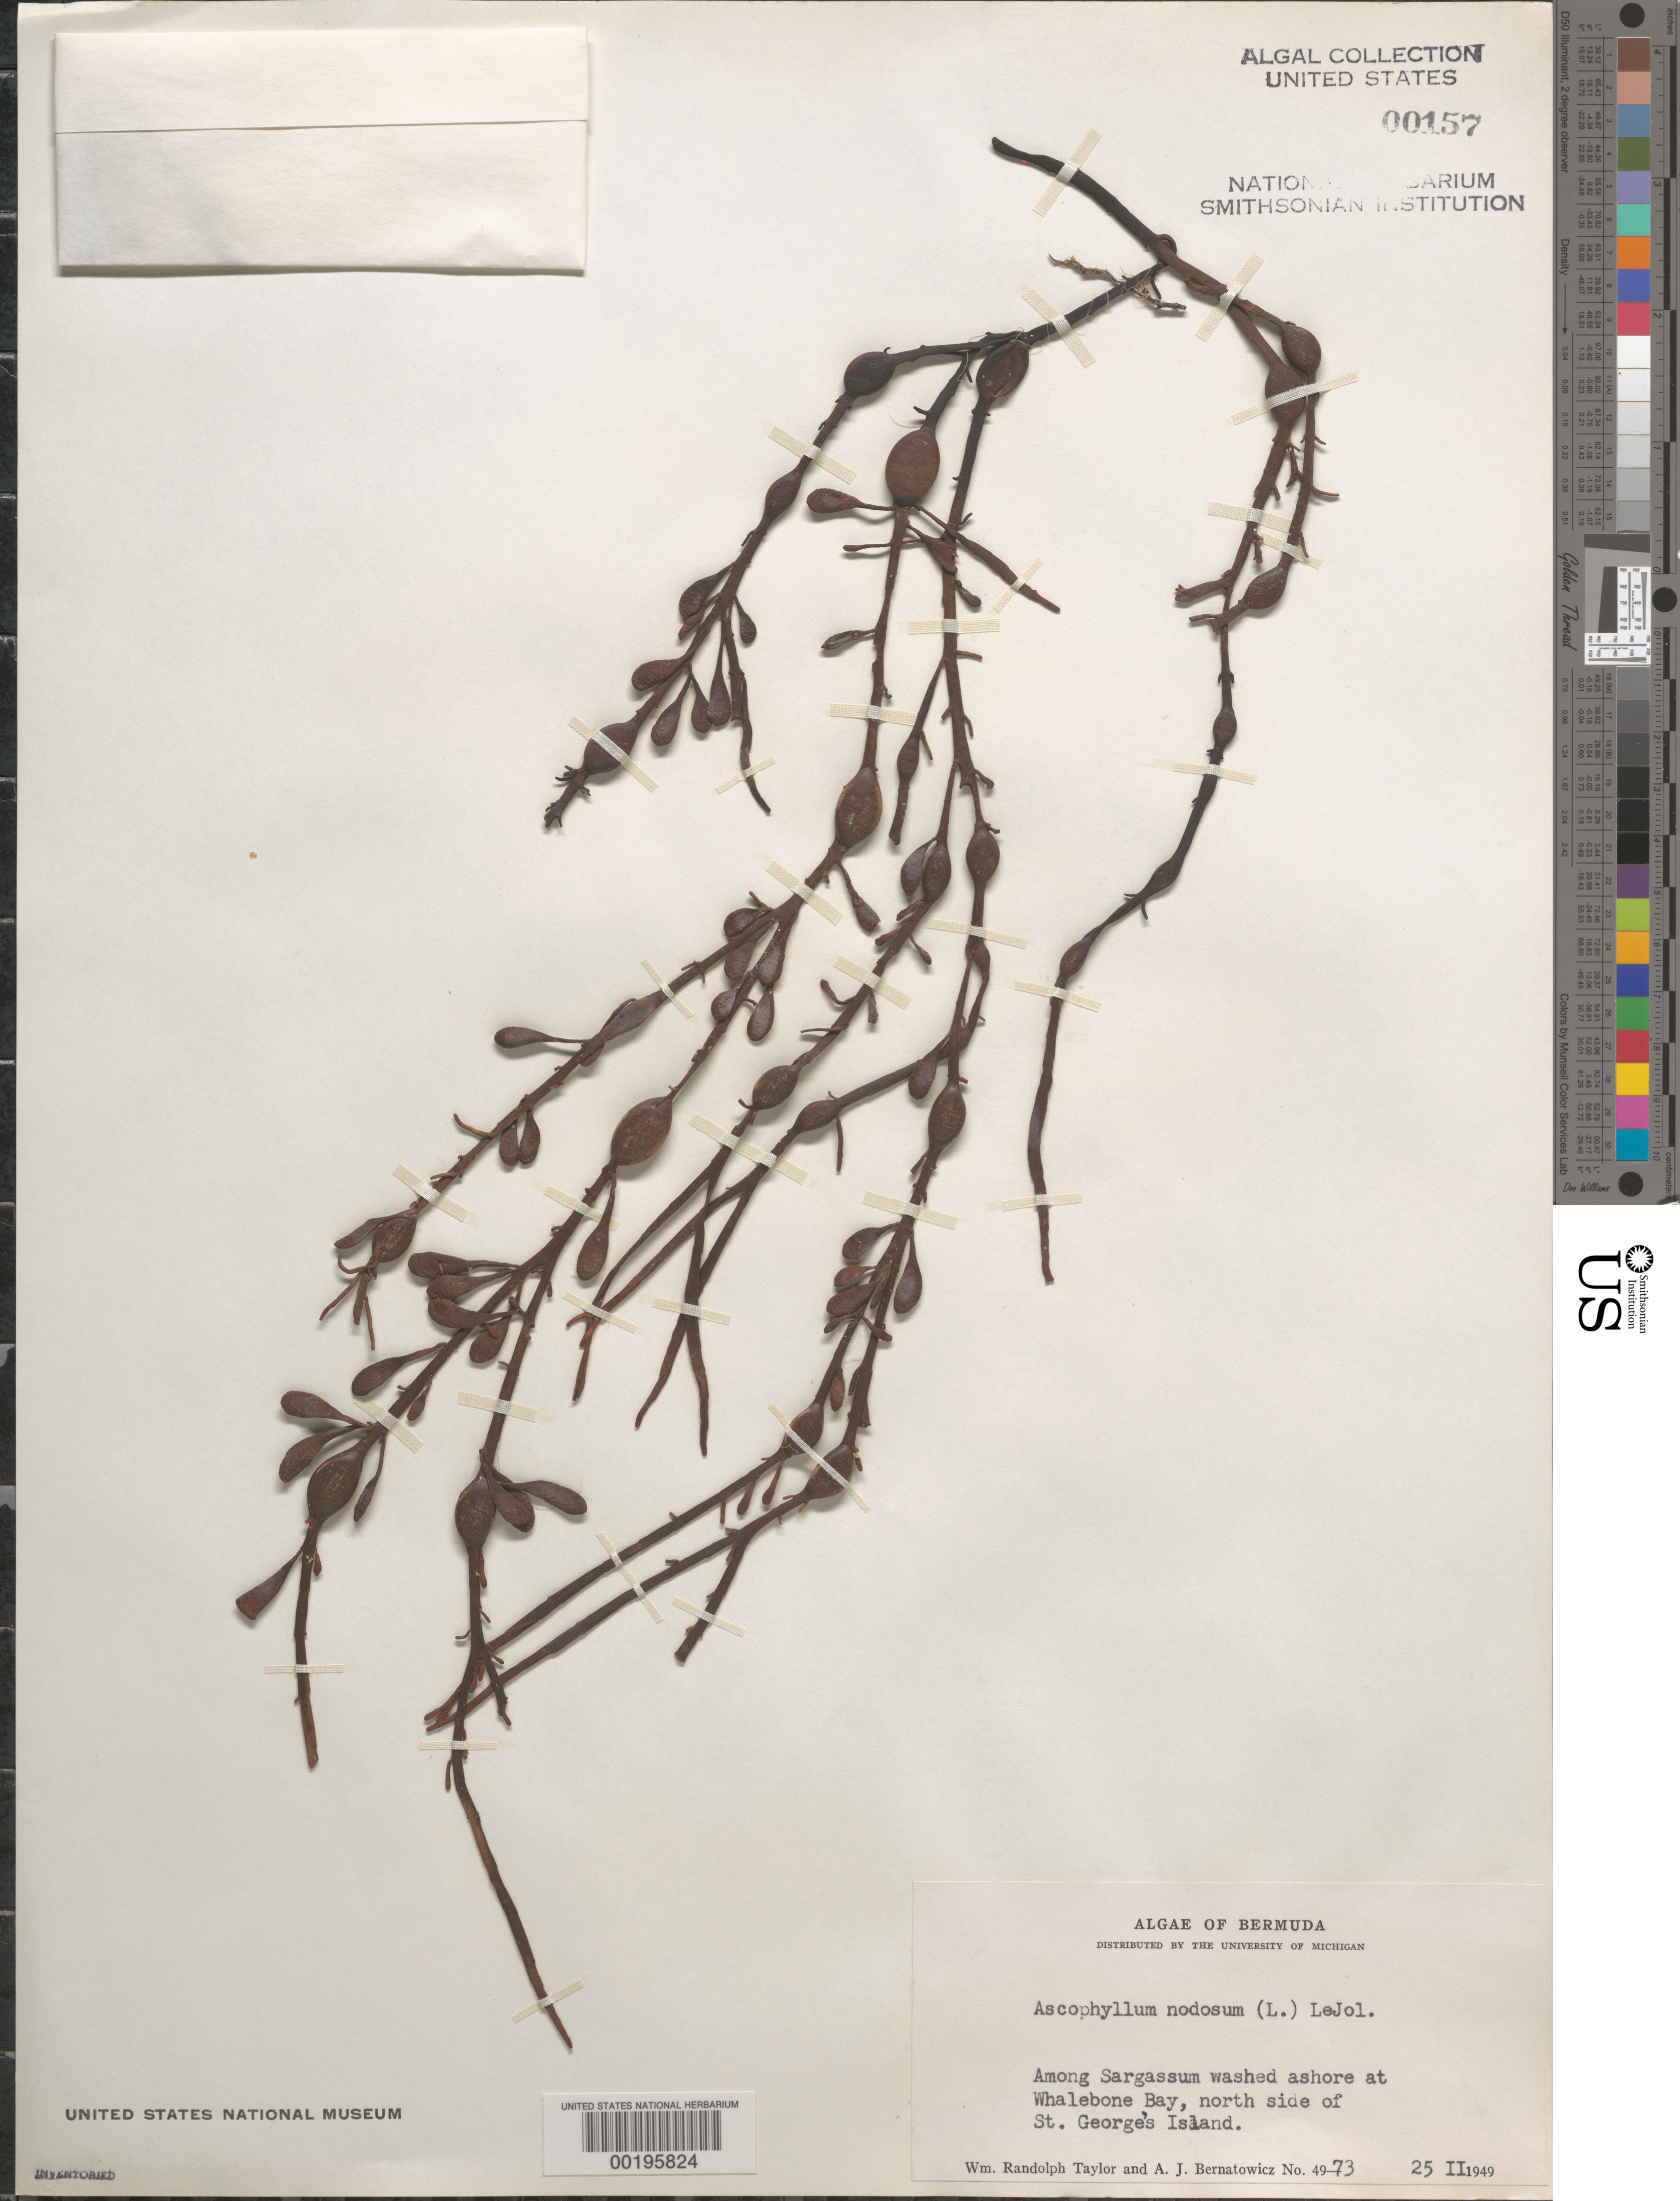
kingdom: Chromista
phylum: Ochrophyta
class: Phaeophyceae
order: Fucales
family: Fucaceae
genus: Ascophyllum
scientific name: Ascophyllum nodosum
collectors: W. R. Taylor & A. Bernatowicz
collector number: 49-73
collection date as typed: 25 Feb 1949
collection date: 1949-02-25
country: Bermuda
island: St. George's Island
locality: Whalebone Bay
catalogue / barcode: US 157